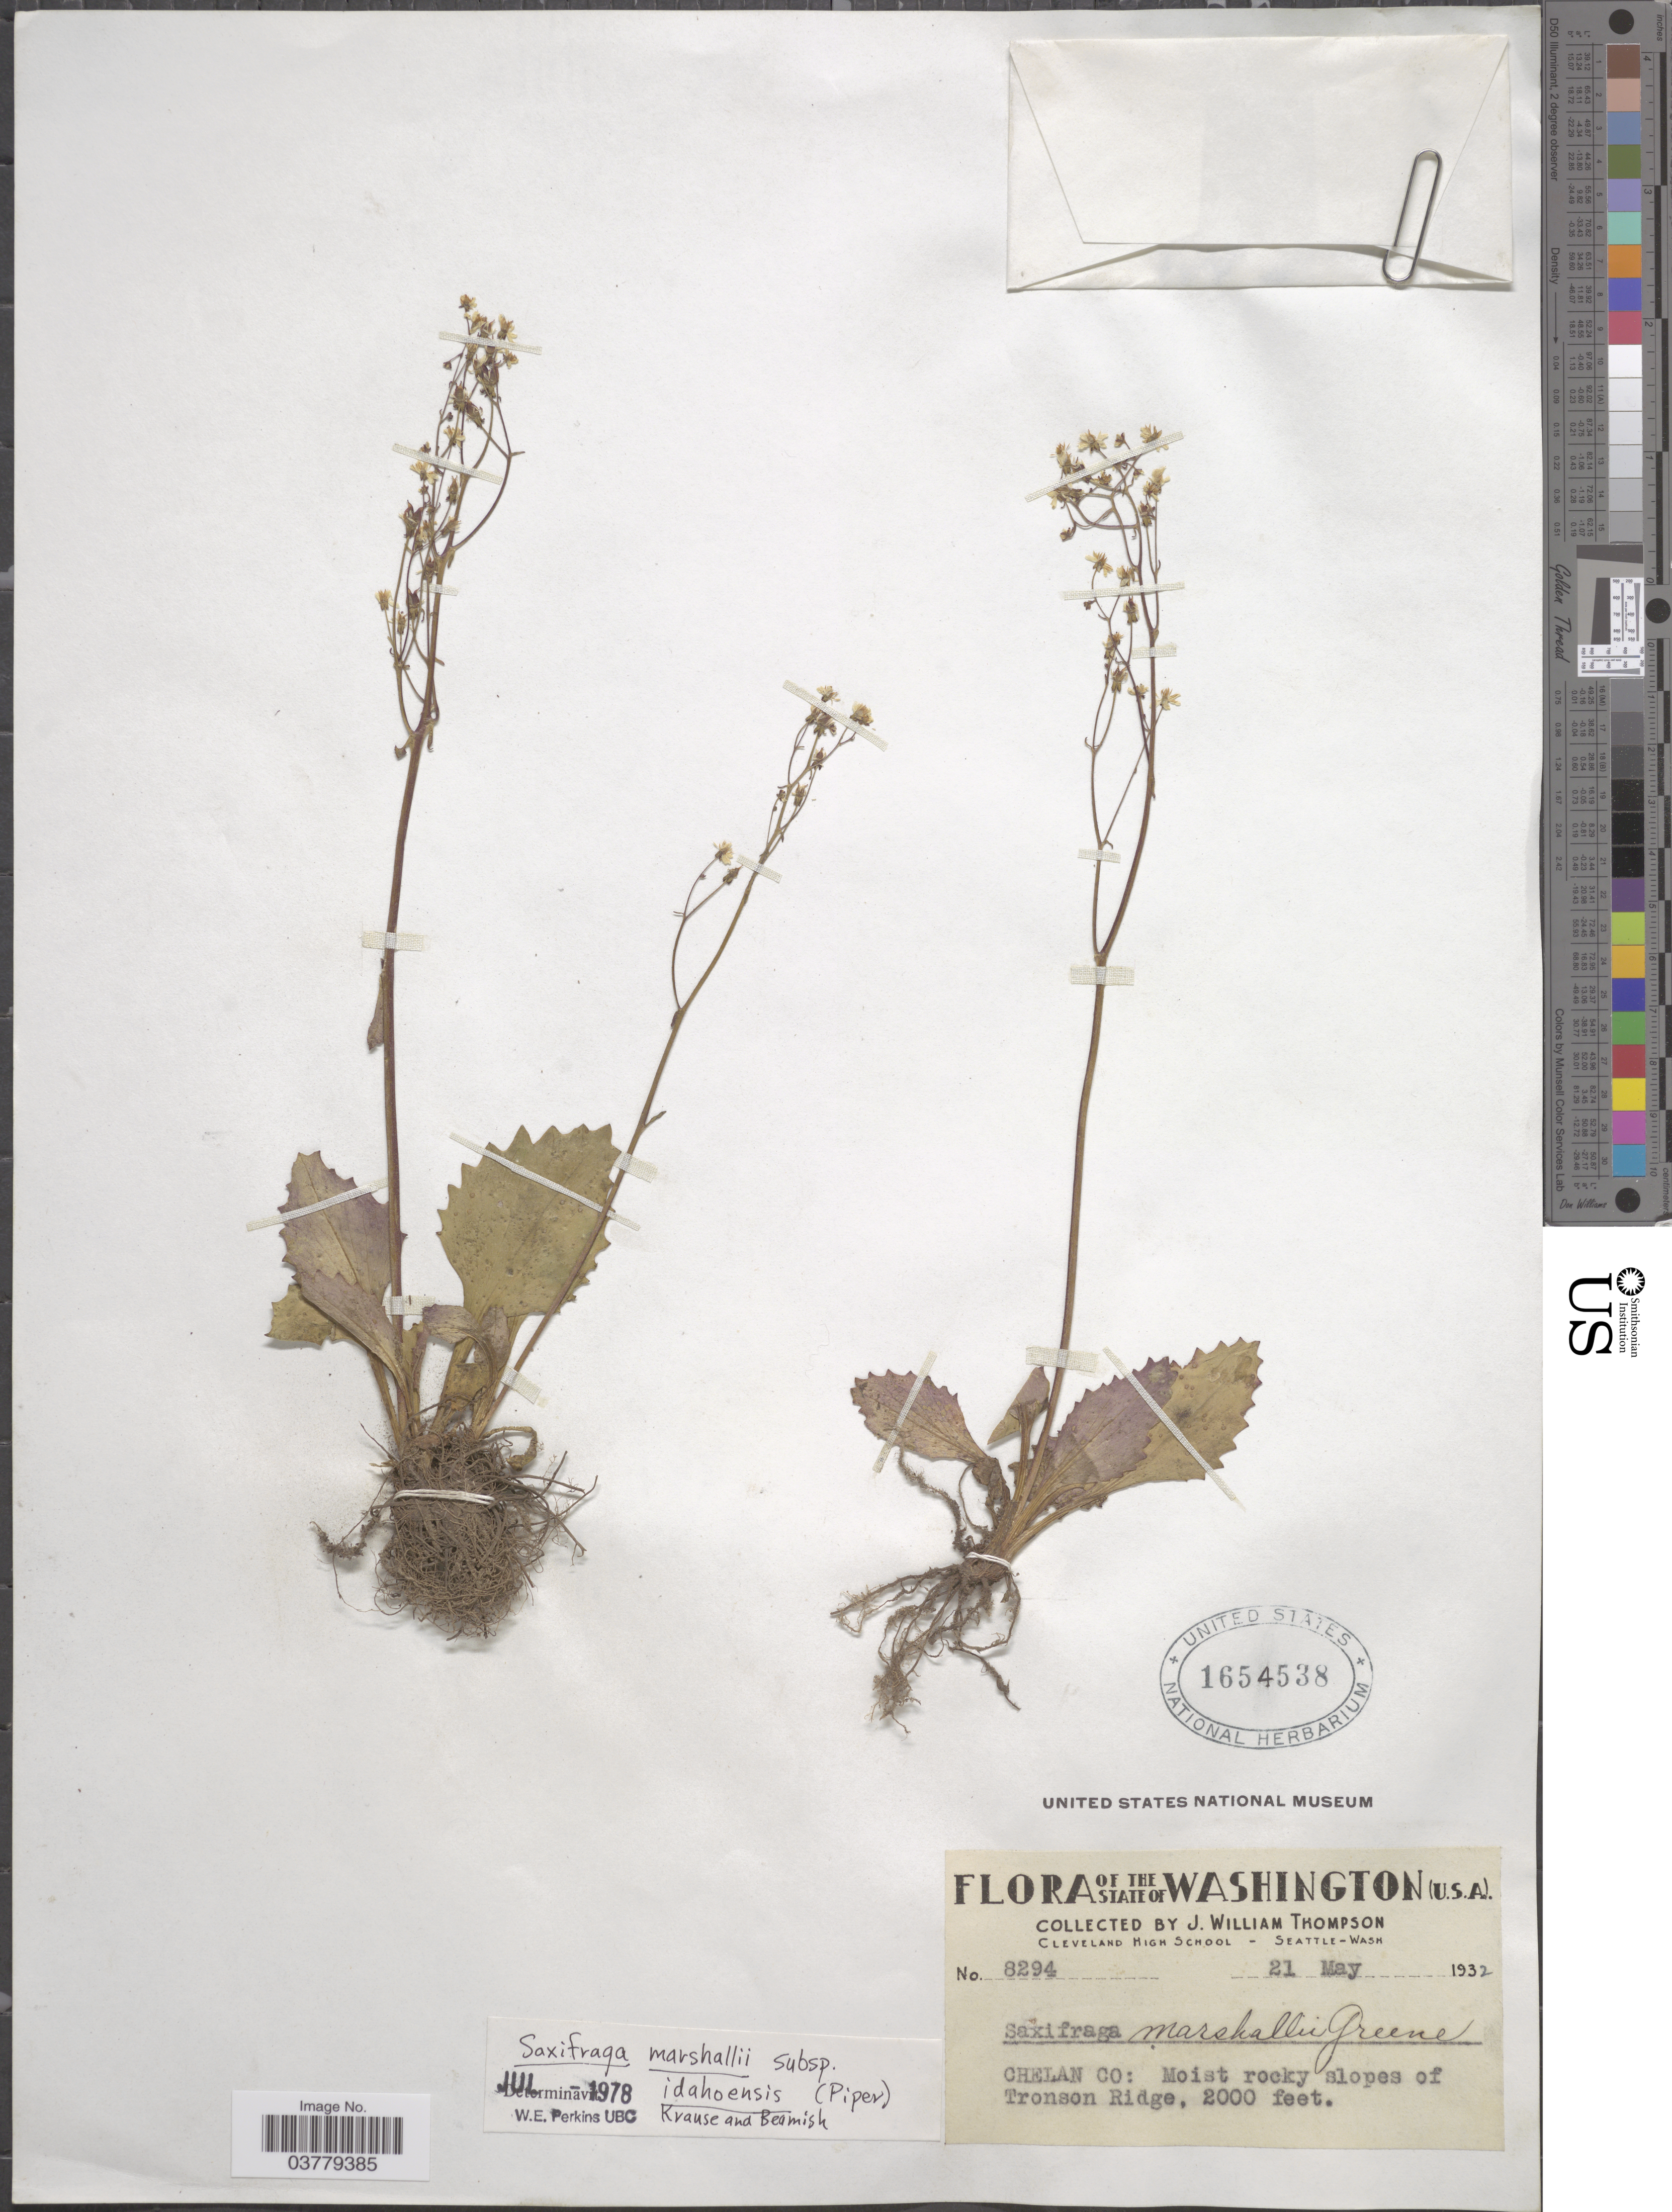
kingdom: Plantae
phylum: Tracheophyta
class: Magnoliopsida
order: Saxifragales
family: Saxifragaceae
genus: Micranthes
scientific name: Micranthes idahoensis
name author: (Piper) Brouillet & Gornall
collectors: J. W. Thompson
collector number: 8294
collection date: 1932-05-21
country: United States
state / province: Washington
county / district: Chelan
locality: Chelan Co: Moist rocky slopes of Tronson Ridge.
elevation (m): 610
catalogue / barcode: US 1654538